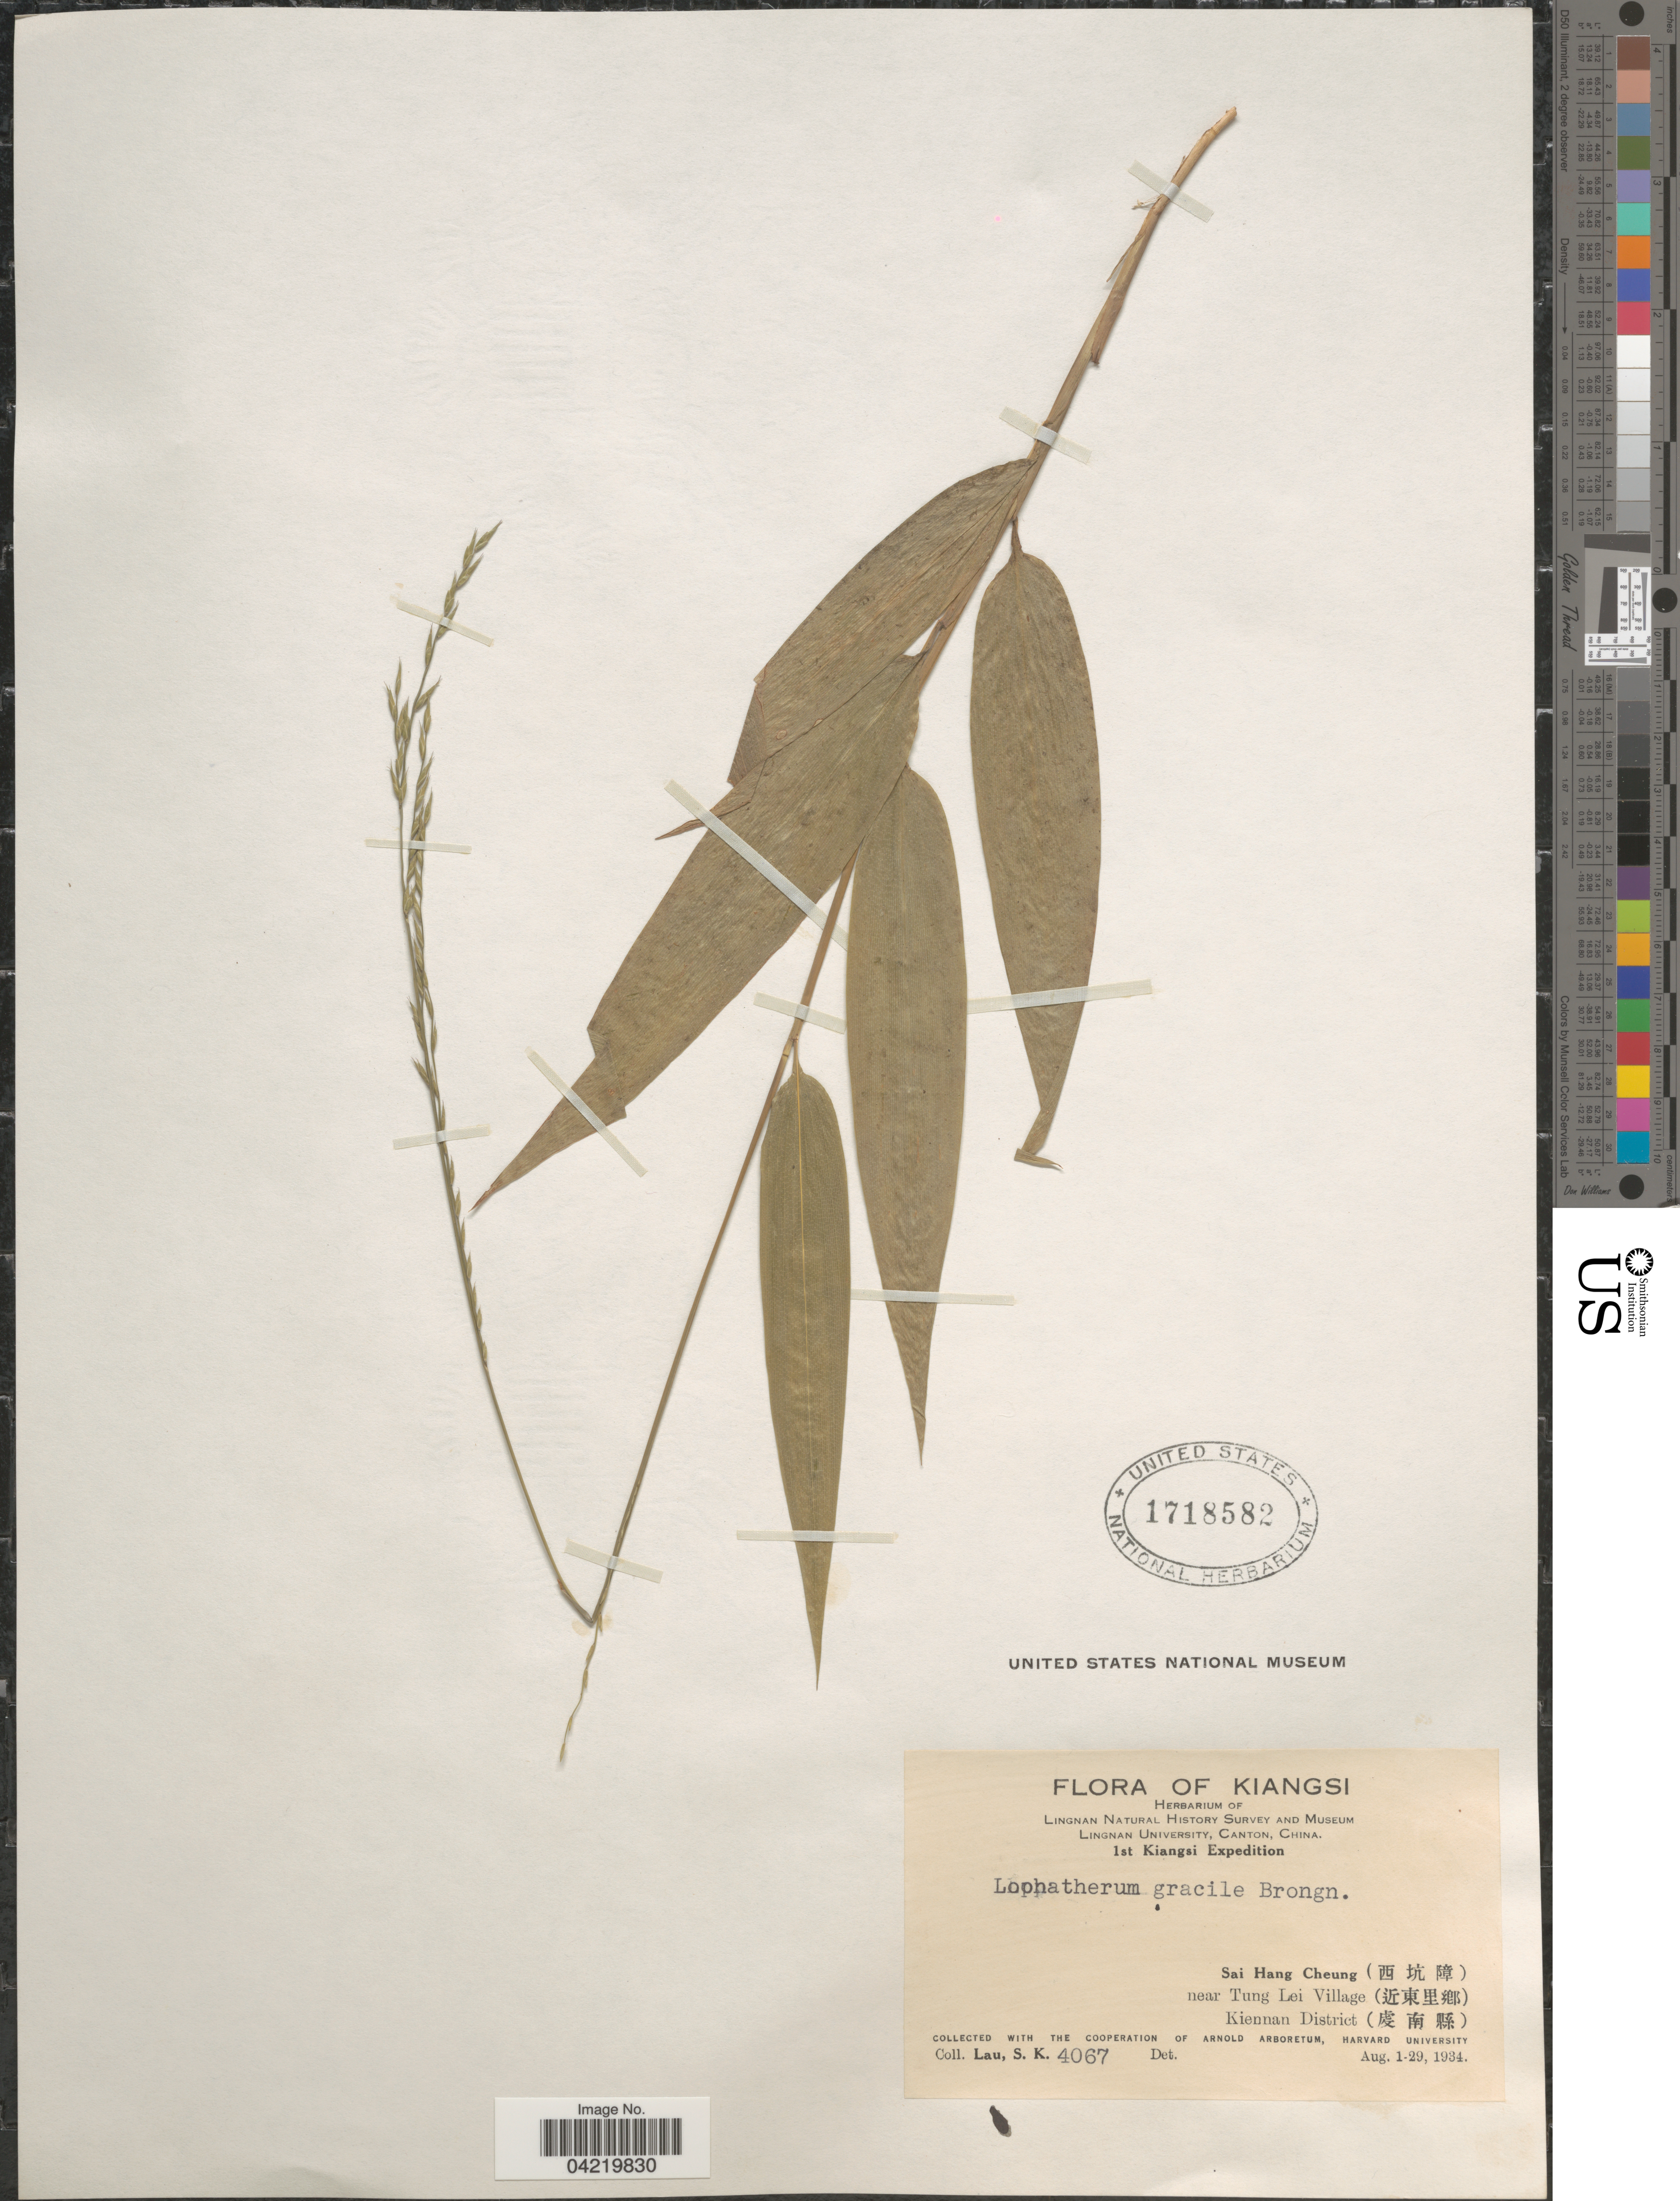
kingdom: Plantae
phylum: Tracheophyta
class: Liliopsida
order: Poales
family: Poaceae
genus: Lophatherum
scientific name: Lophatherum gracile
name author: Brongn.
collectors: S. K. Lau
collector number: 4067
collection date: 1934-08-01/1934-08-29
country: China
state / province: Jiangxi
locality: Lingnan Natural History Survey and Museum. 1st Kiangsi Expedition. Sai Hang Cheung (X). Near Tung Lei Village (X). Kiennan District (X).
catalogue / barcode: US 1718582